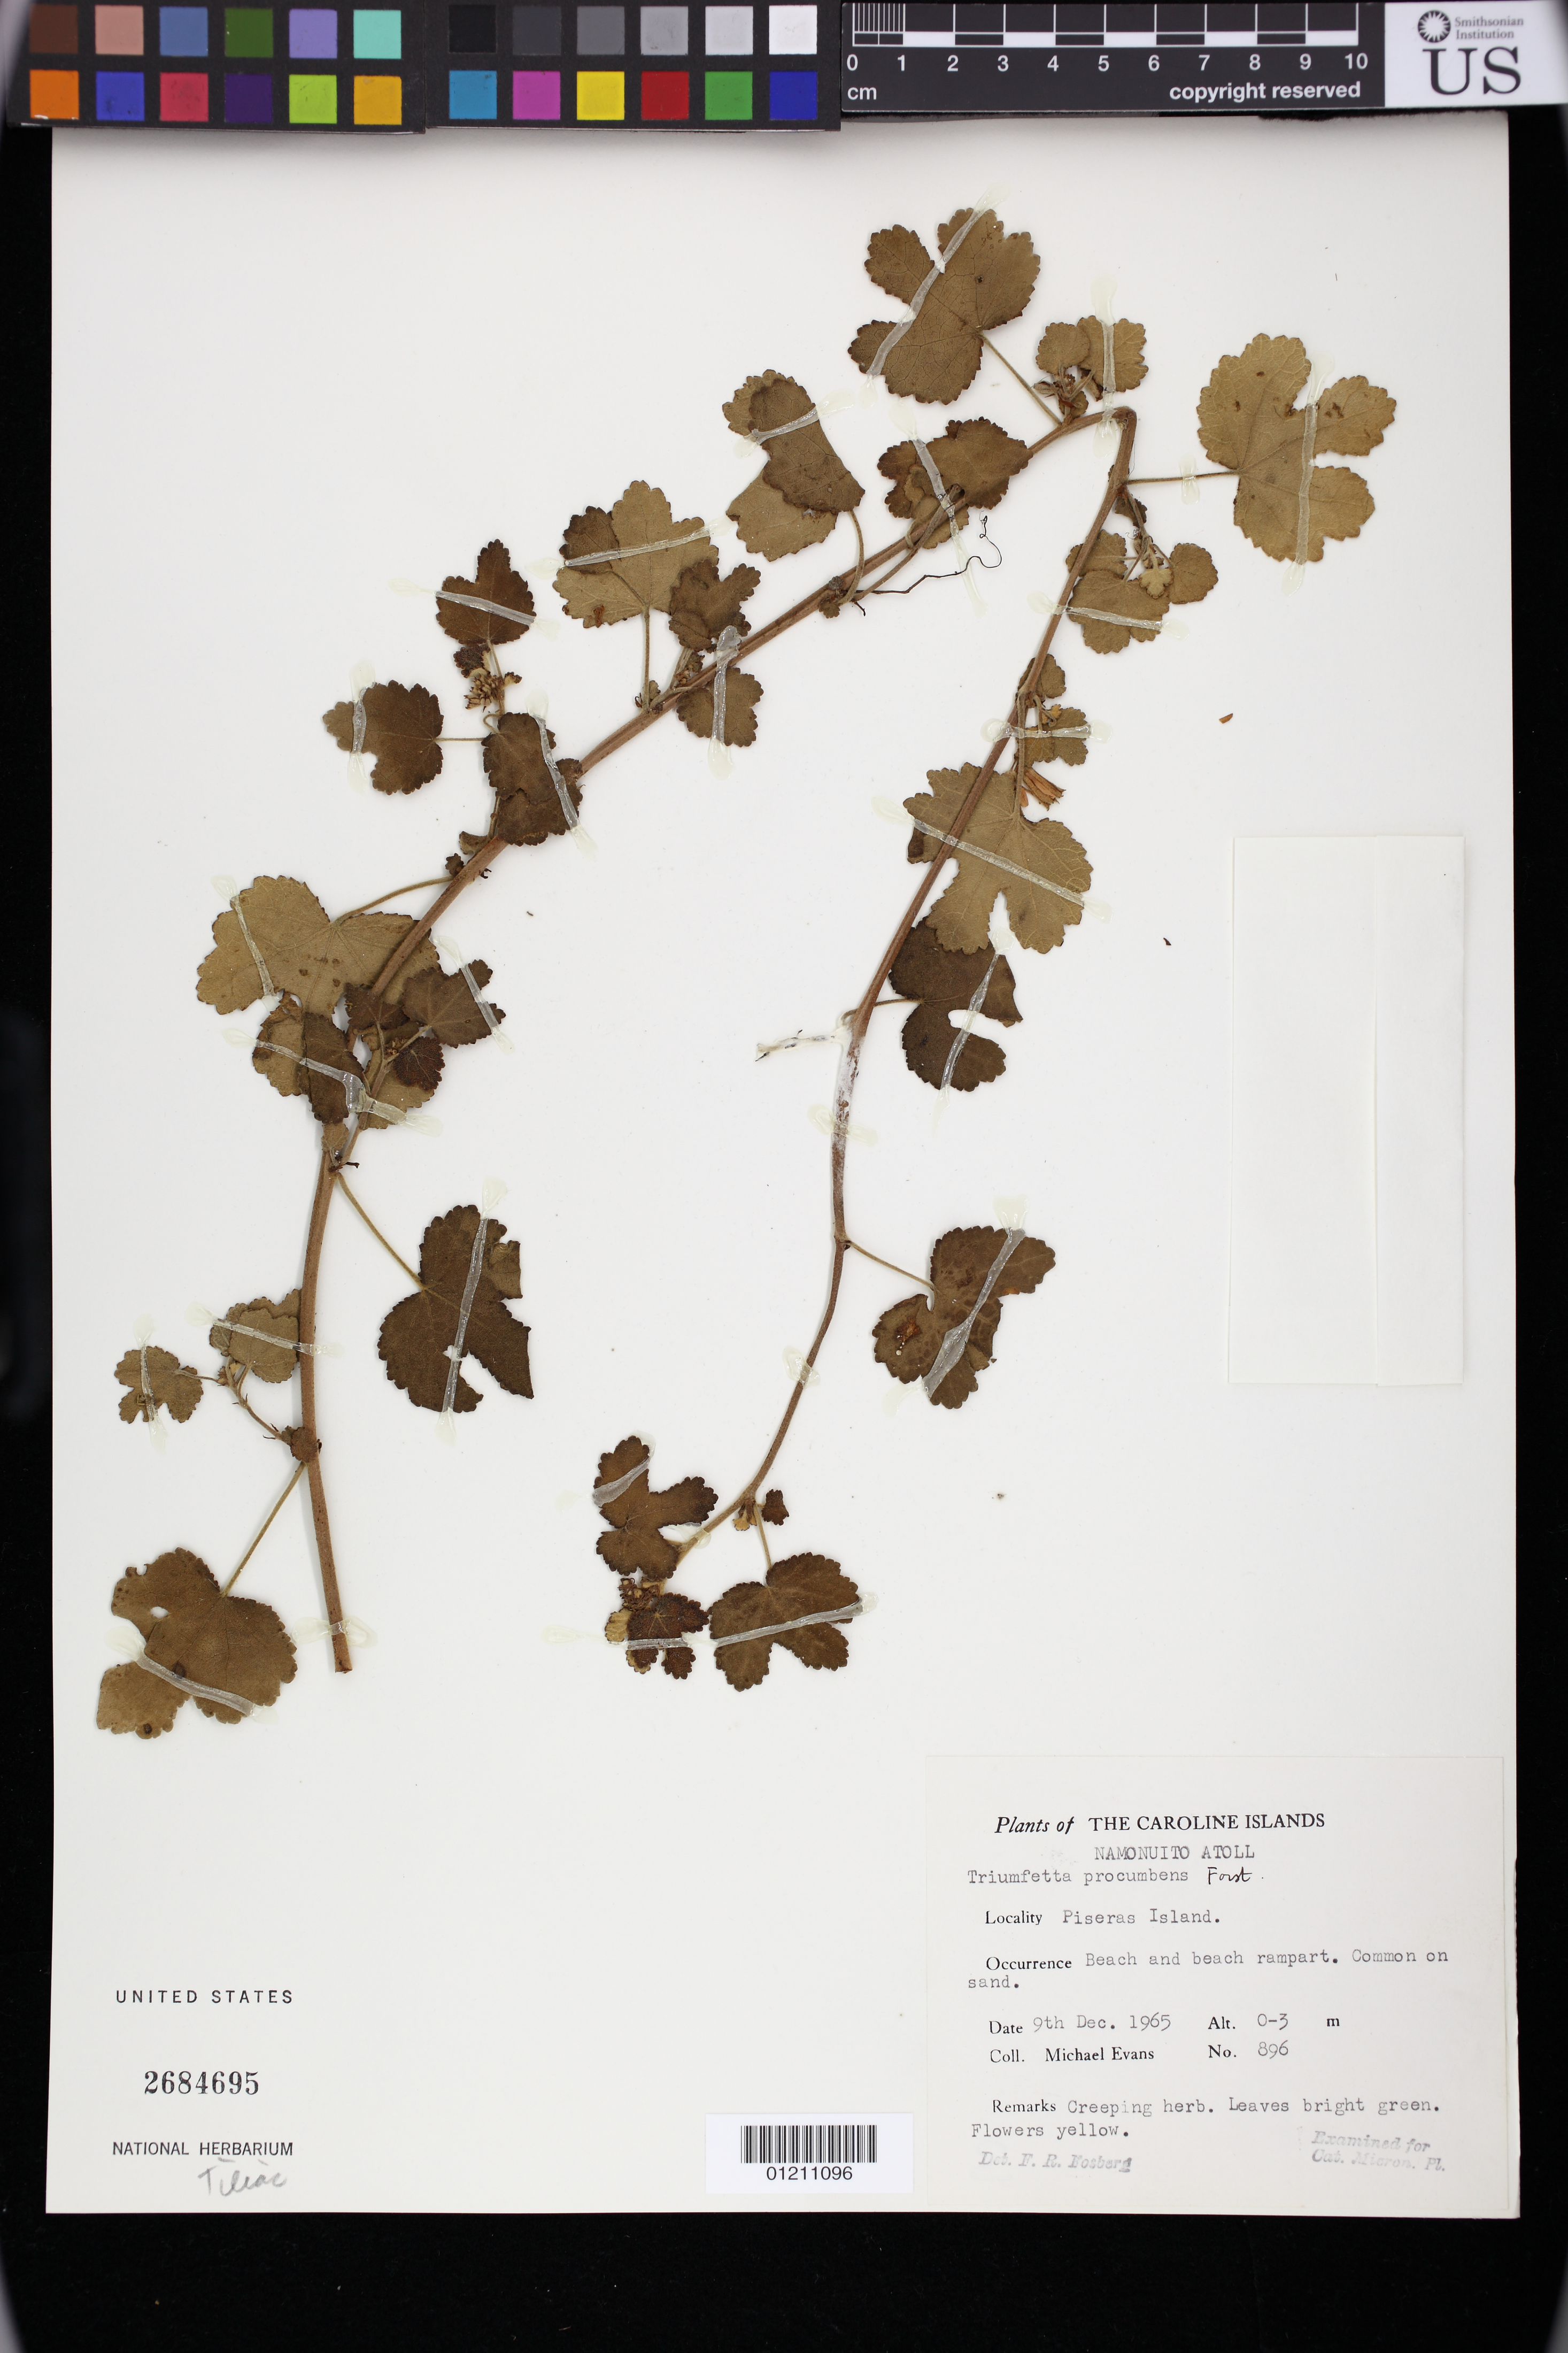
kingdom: Plantae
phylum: Tracheophyta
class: Magnoliopsida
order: Malvales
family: Malvaceae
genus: Triumfetta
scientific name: Triumfetta procumbens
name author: G. Forst.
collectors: M. Evans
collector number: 896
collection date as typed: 12 Sep 1965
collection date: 1965-09-12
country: Micronesia, Federated States of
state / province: Truk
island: Namonuito Atoll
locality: The Caroline Islands, Namonuito Atoll, Piseras Island.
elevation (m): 0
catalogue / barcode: US 2684695